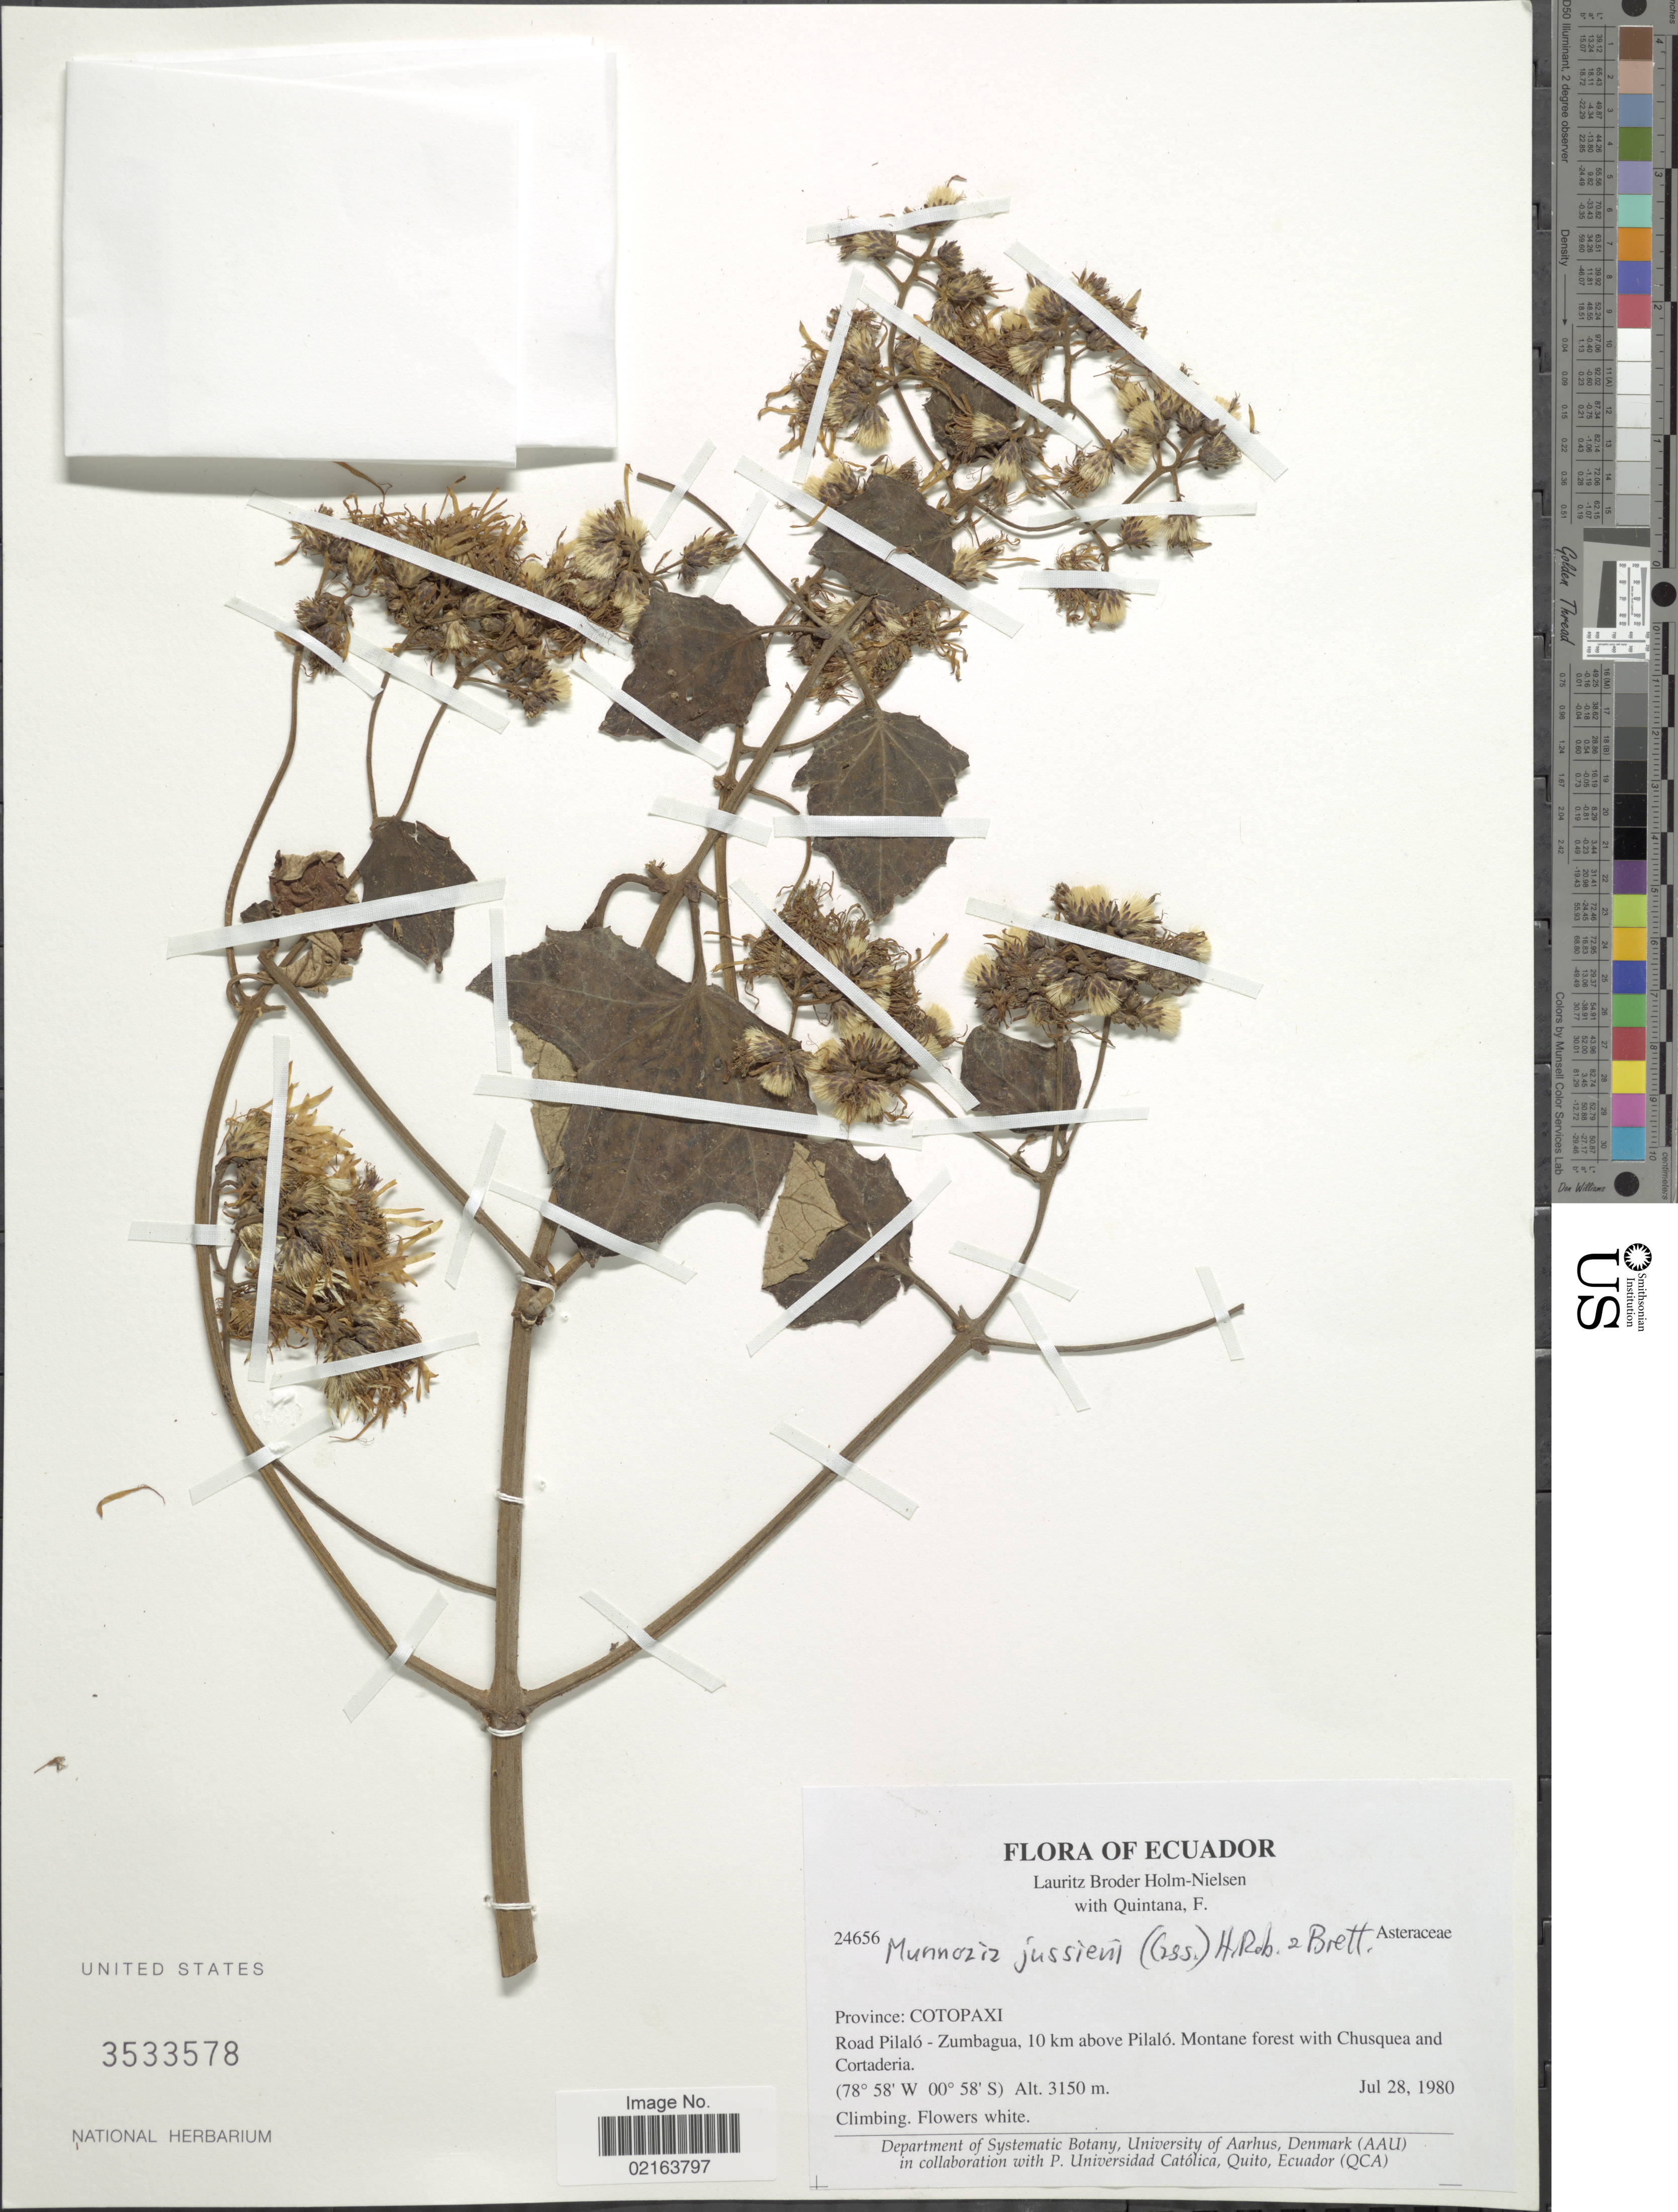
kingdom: Plantae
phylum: Tracheophyta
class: Magnoliopsida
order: Asterales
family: Asteraceae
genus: Munnozia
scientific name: Munnozia jussieui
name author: (Cass.) H. Rob. & Brettell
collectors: L. B. Holm-Nielsen & F. Quintana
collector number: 24656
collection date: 1980-07-28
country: Ecuador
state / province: Cotopaxi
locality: Province: Cotopaxi, Road Pilalo, Zumbagua, 10 km above Pilalo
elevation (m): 3150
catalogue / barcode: US 3533578